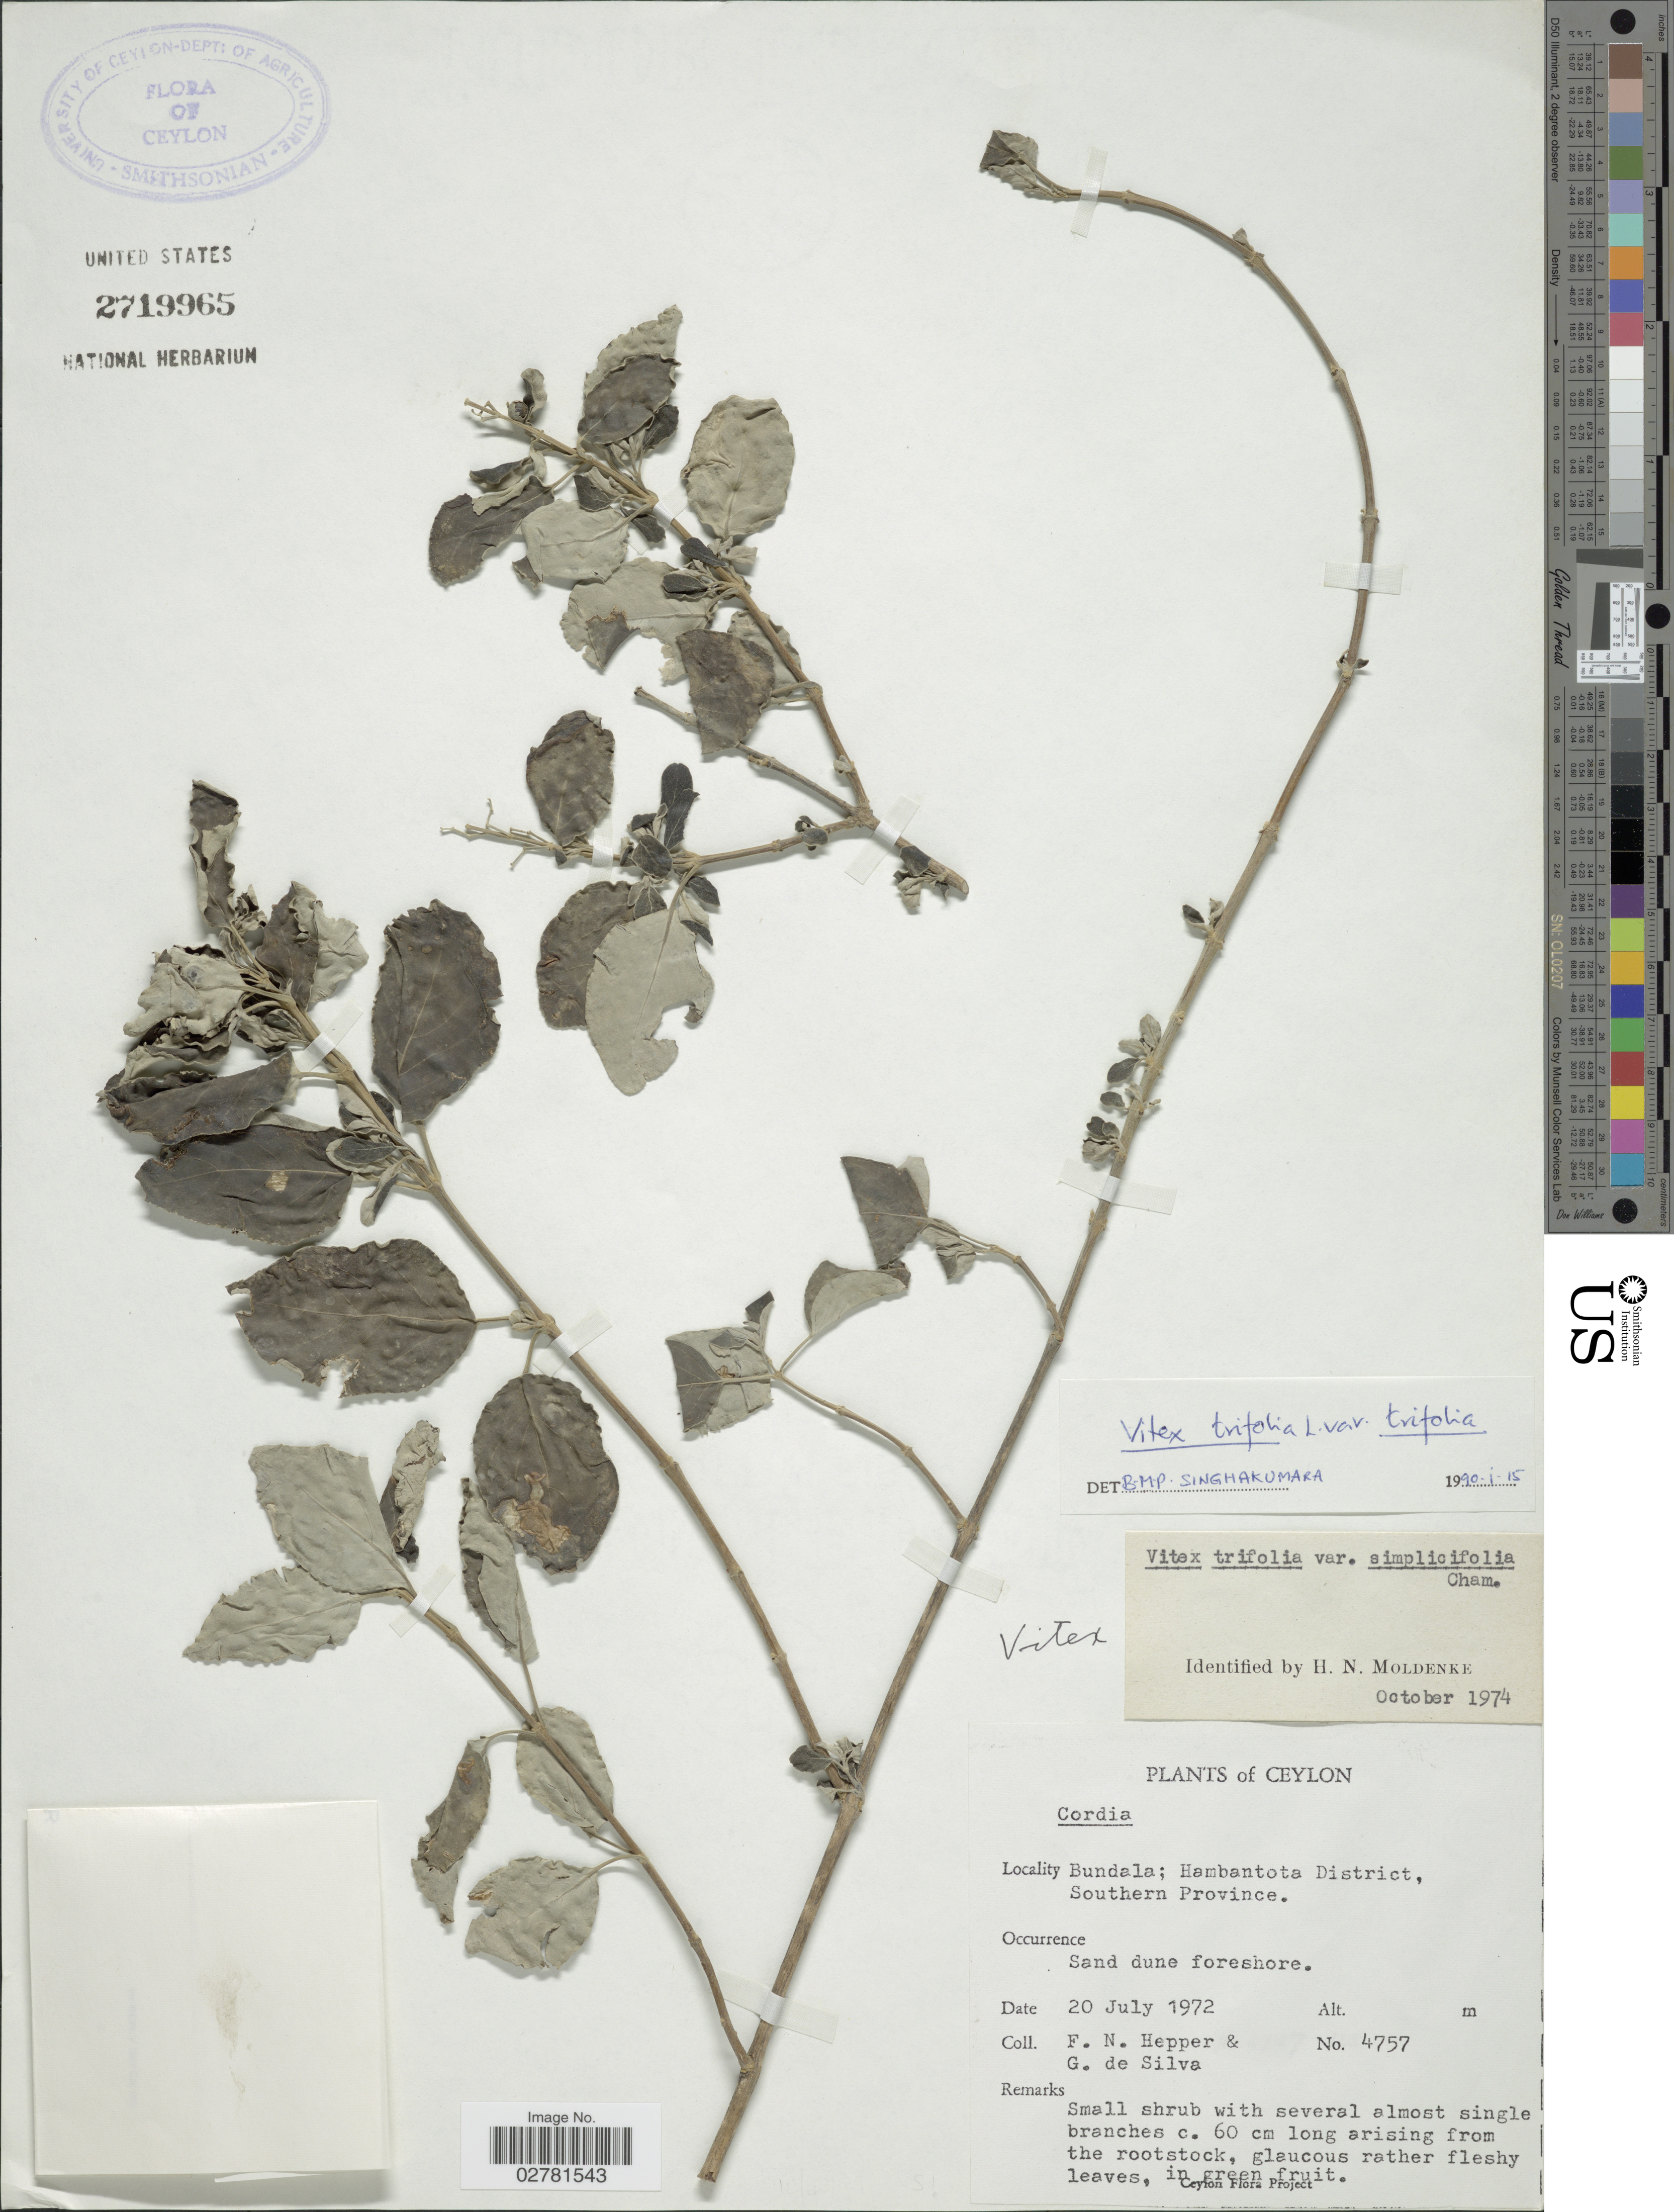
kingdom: Plantae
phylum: Tracheophyta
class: Magnoliopsida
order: Lamiales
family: Lamiaceae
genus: Vitex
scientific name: Vitex trifolia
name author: L.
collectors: F. Hepper & G. De Silva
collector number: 4757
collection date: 1972-07-20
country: Sri Lanka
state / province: Southern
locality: Ceylon. Bundala; Hambantota District.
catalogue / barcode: US 2719965